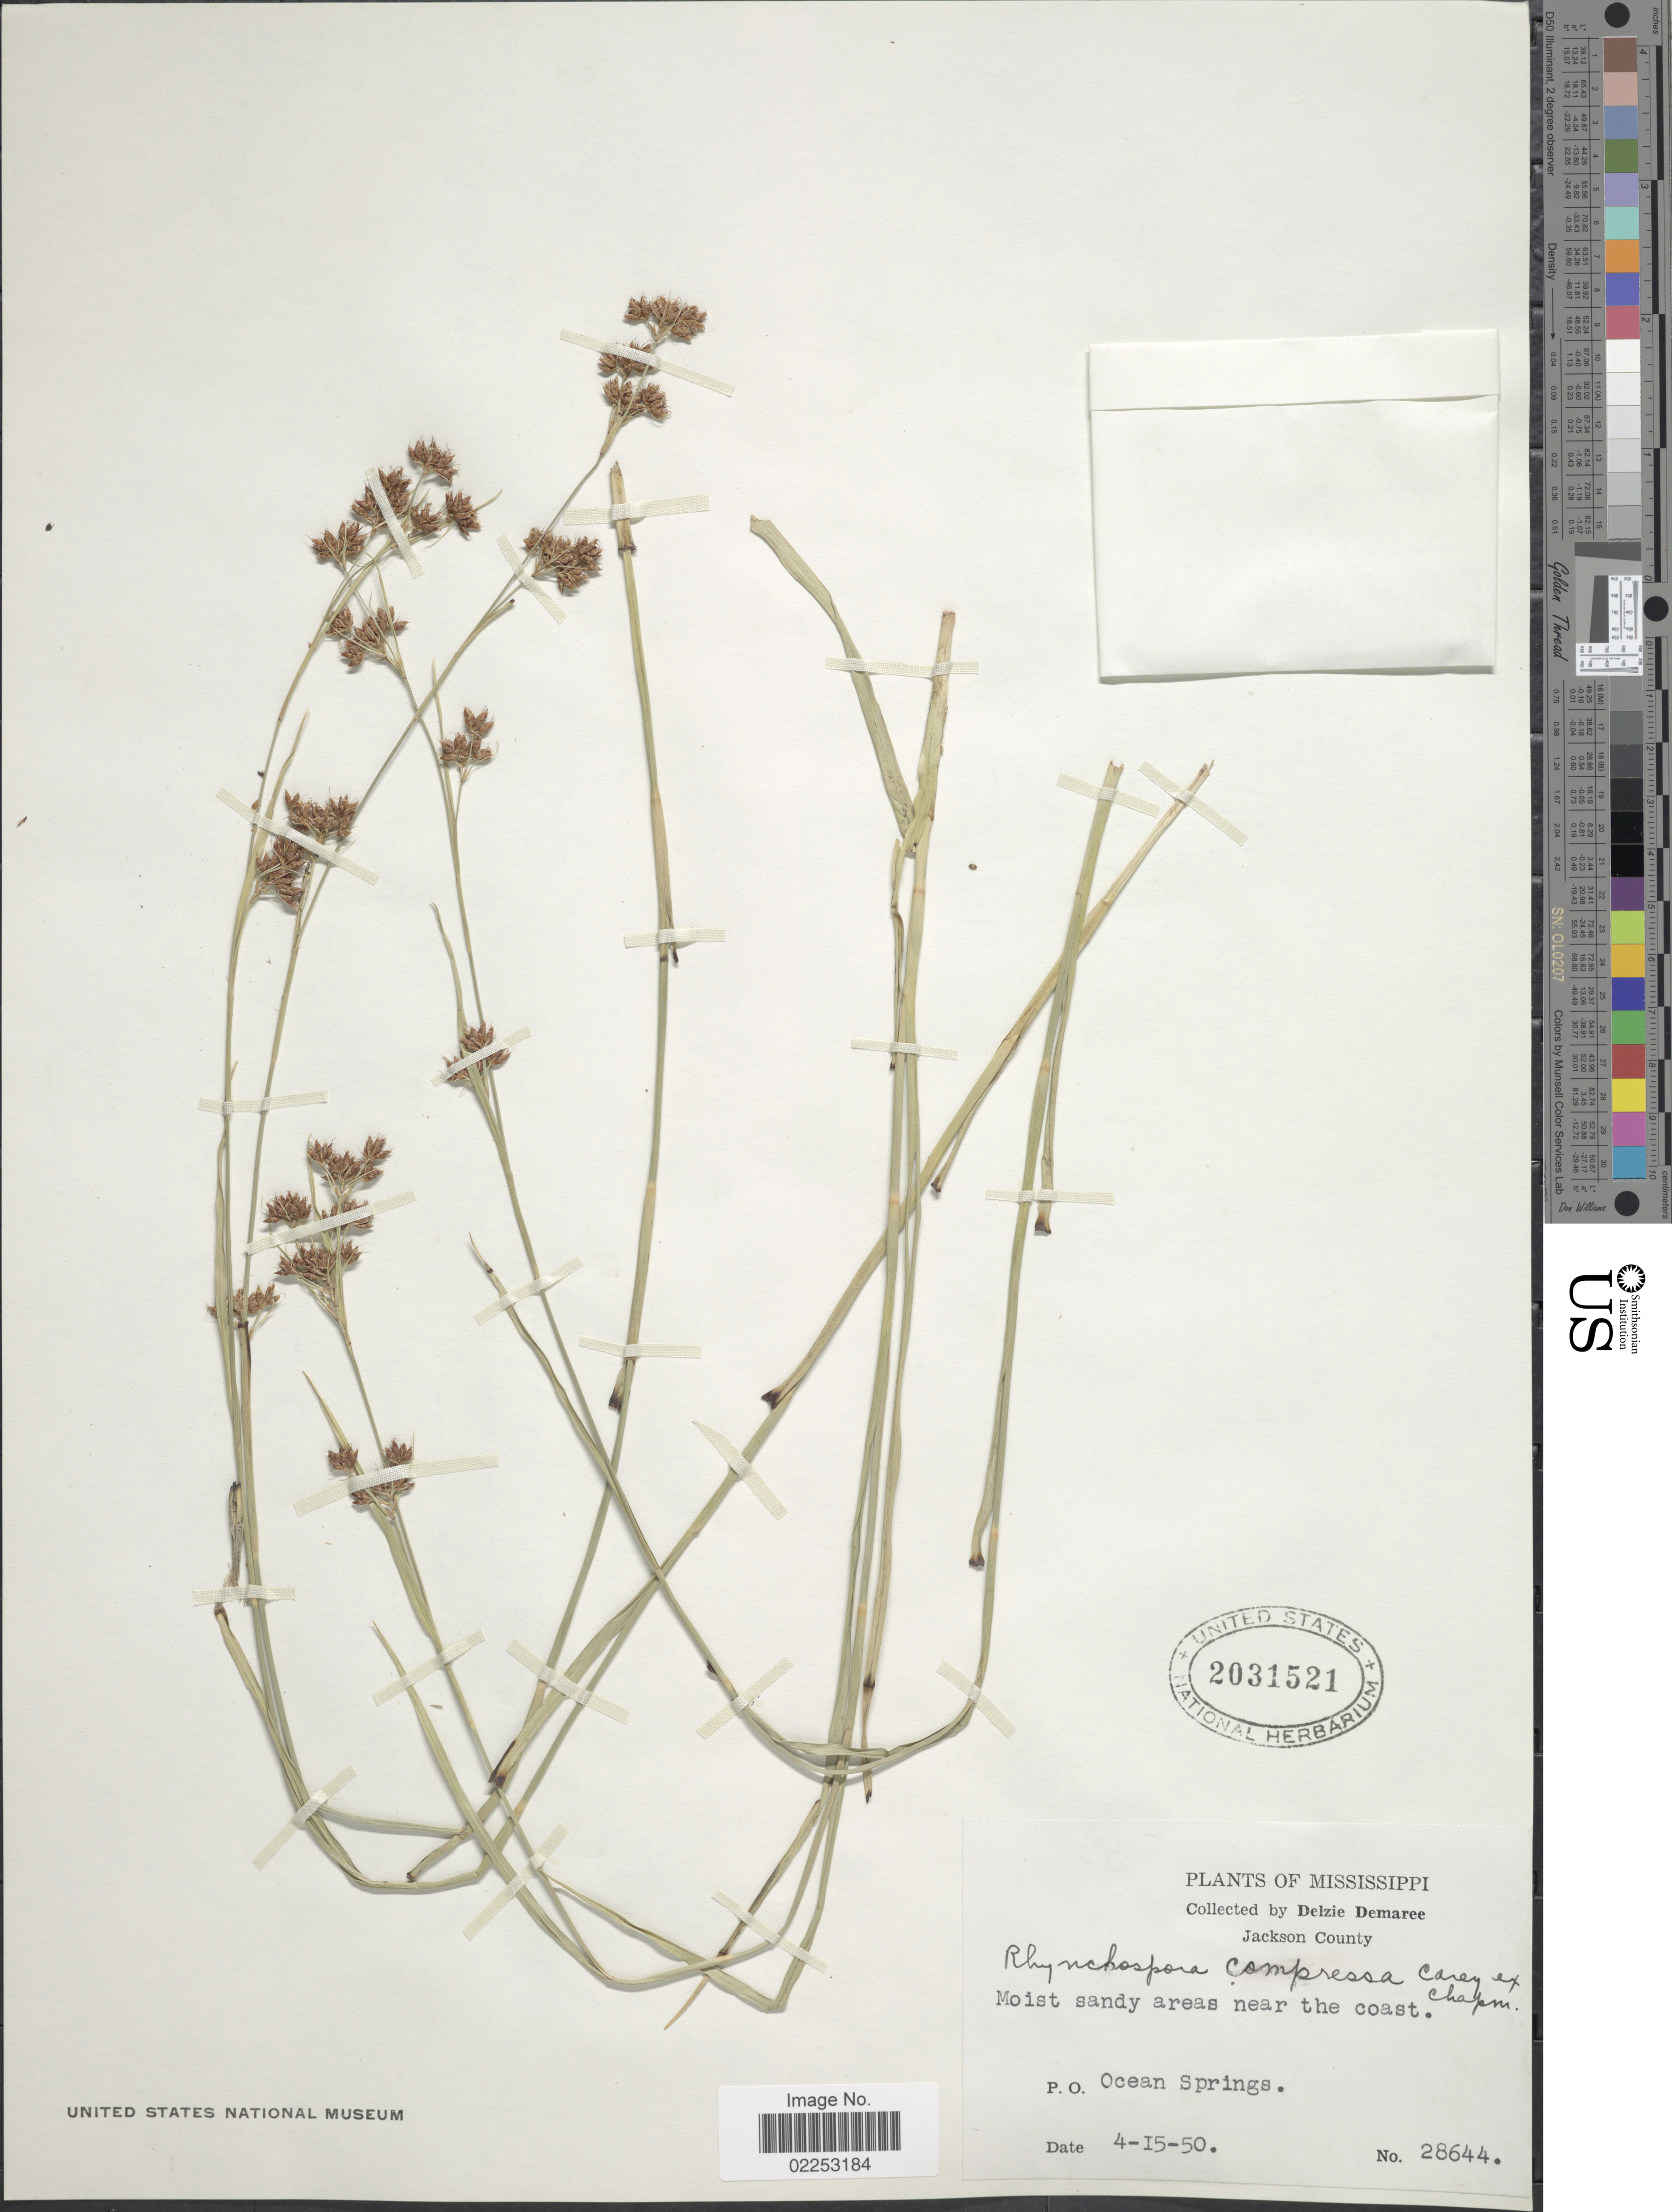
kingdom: Plantae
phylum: Tracheophyta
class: Liliopsida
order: Poales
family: Cyperaceae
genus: Rhynchospora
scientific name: Rhynchospora compressa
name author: J. Carey ex Chapm.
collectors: D. Demaree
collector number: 28644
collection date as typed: Transcribed d/m/y: 15/4/50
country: United States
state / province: Mississippi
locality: Jackson County. P. O. Ocean Springs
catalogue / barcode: US 2031521